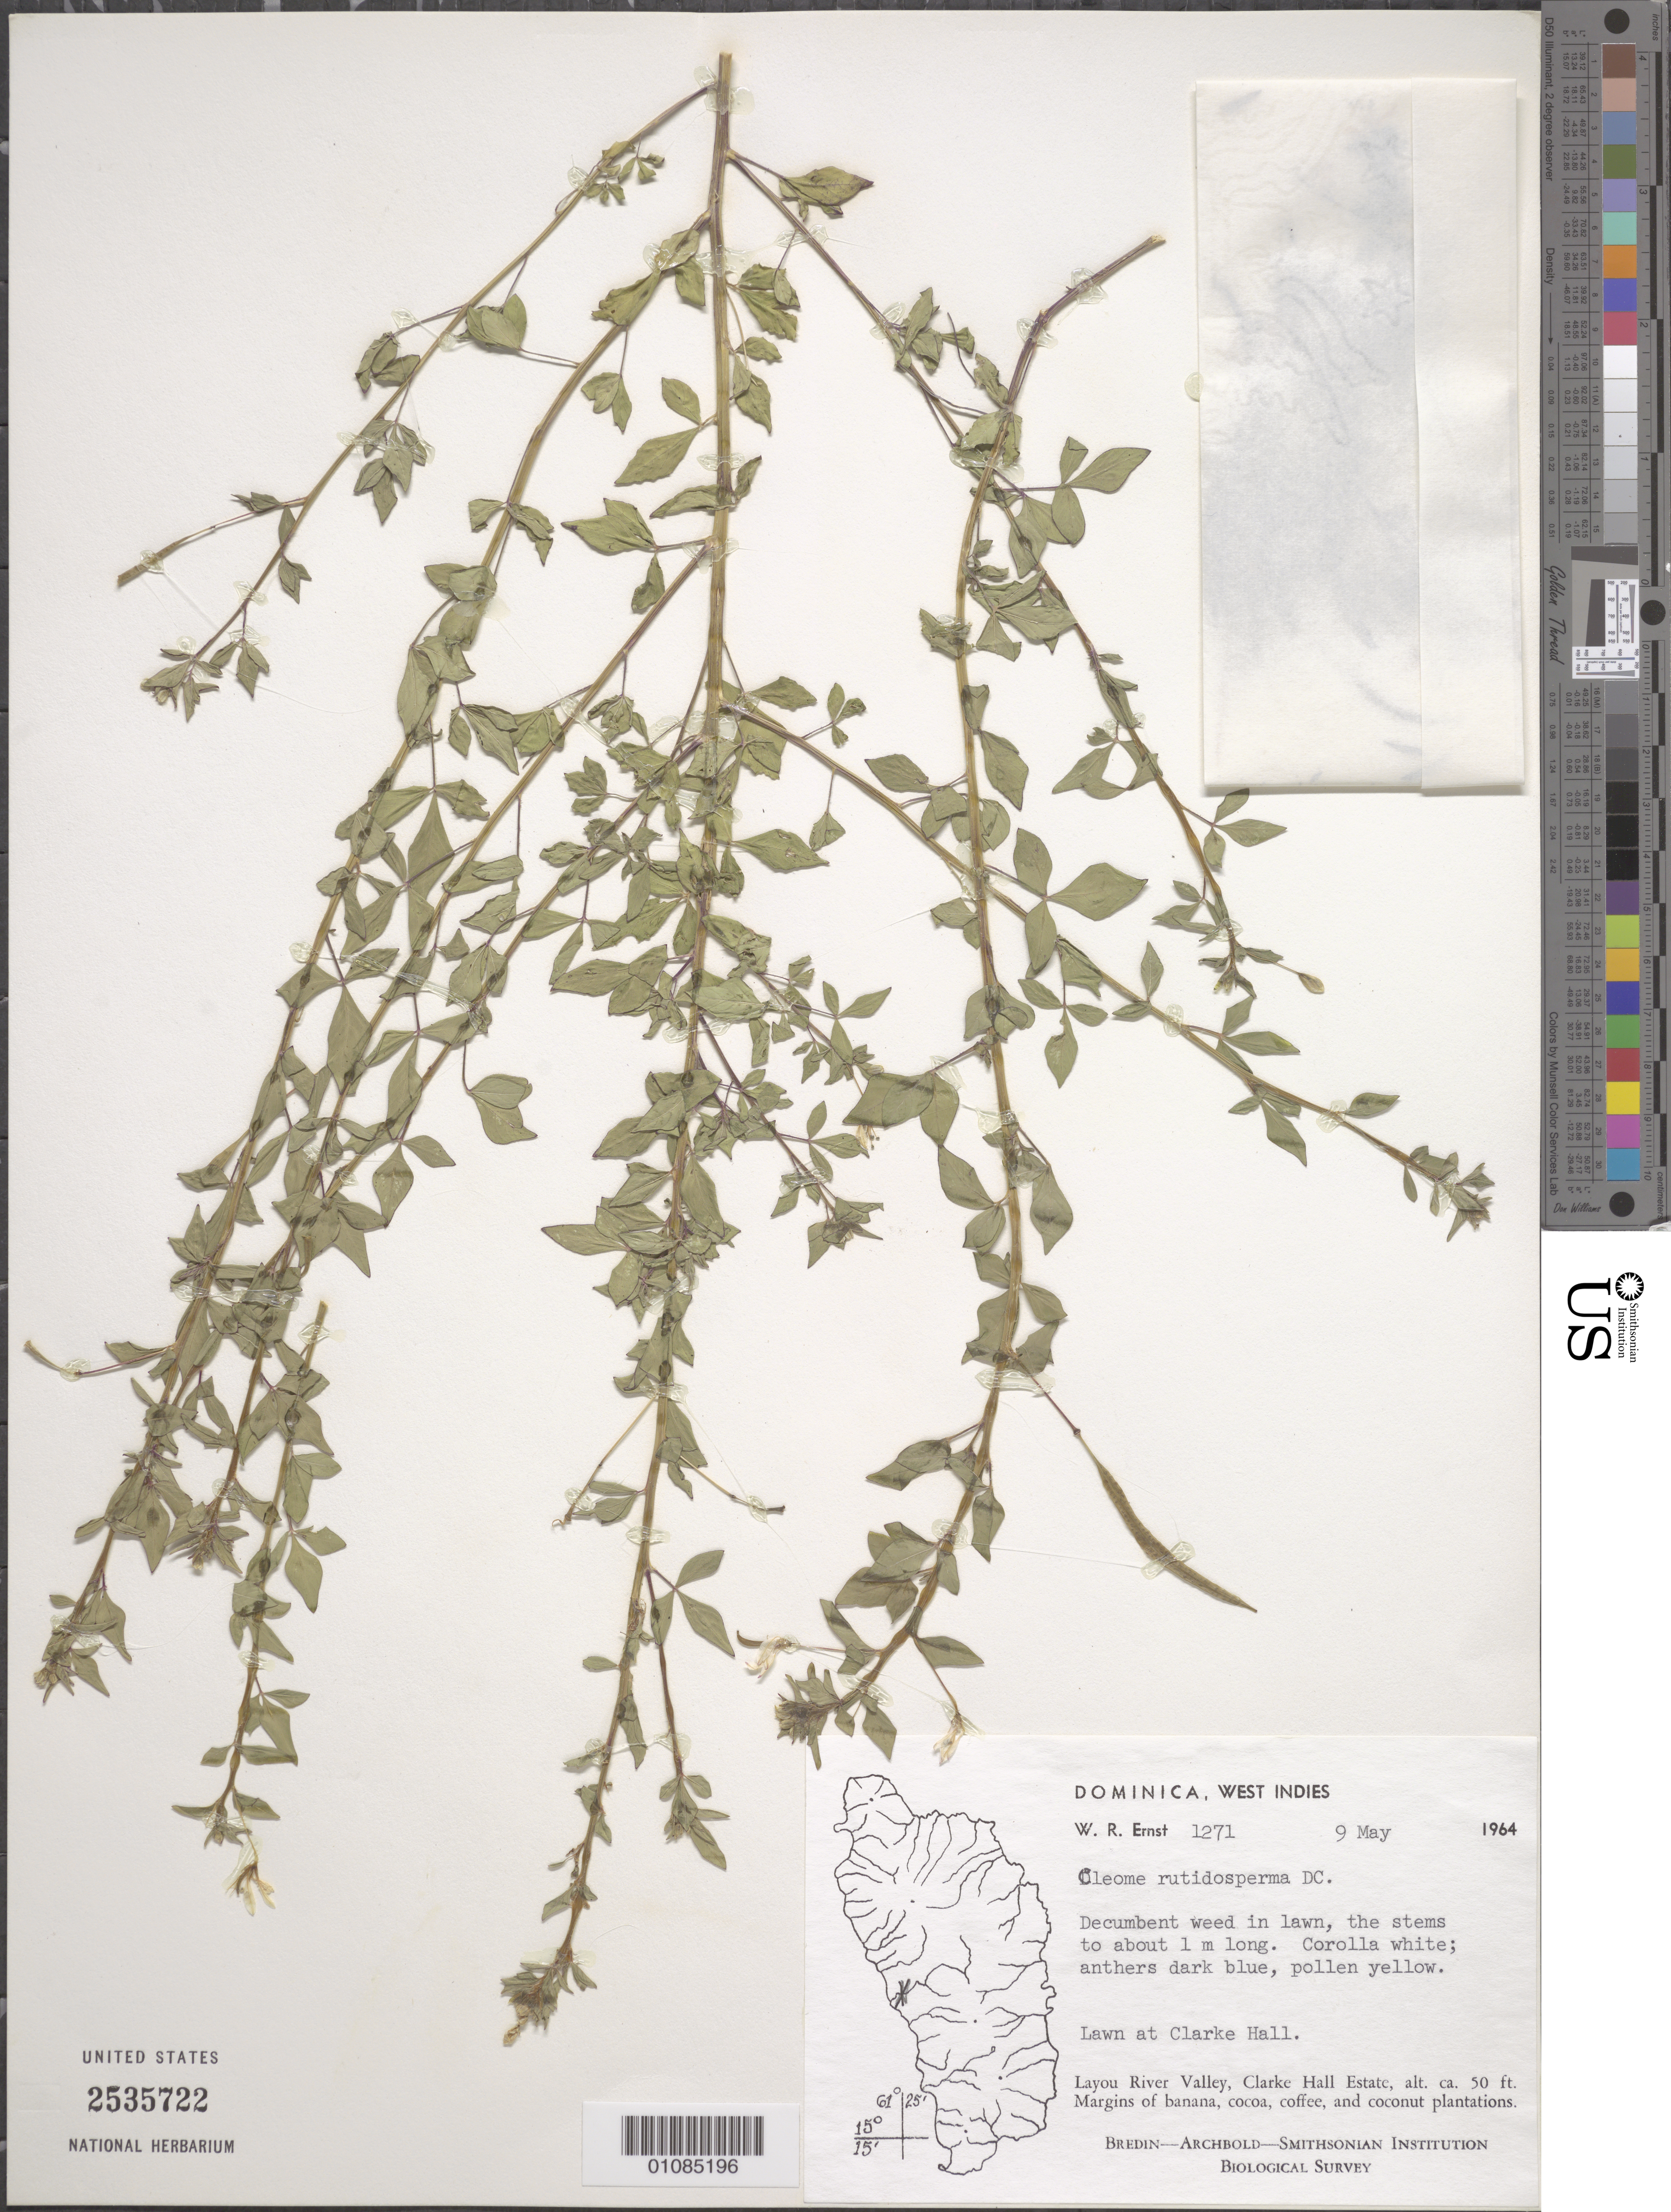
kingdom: Plantae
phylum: Tracheophyta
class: Magnoliopsida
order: Brassicales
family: Cleomaceae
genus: Sieruela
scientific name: Sieruela rutidosperma var. rutidosperma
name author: (DC.) Roalson & J.C. Hall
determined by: Strong, Mark T., (BOT), Smithsonian Institution - National Museum of Natural History (UNITED STATES)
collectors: W. R. Ernst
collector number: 1271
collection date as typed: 09 May 1964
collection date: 1964-05-09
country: Dominica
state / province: St. Joseph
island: Dominica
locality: Lawn at Clarke Hall. Layou River Valley, Clarke Valley Estate.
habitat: Margins of banana, cocoa, coffee, and coconut plantations.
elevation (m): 15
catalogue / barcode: US 2535722